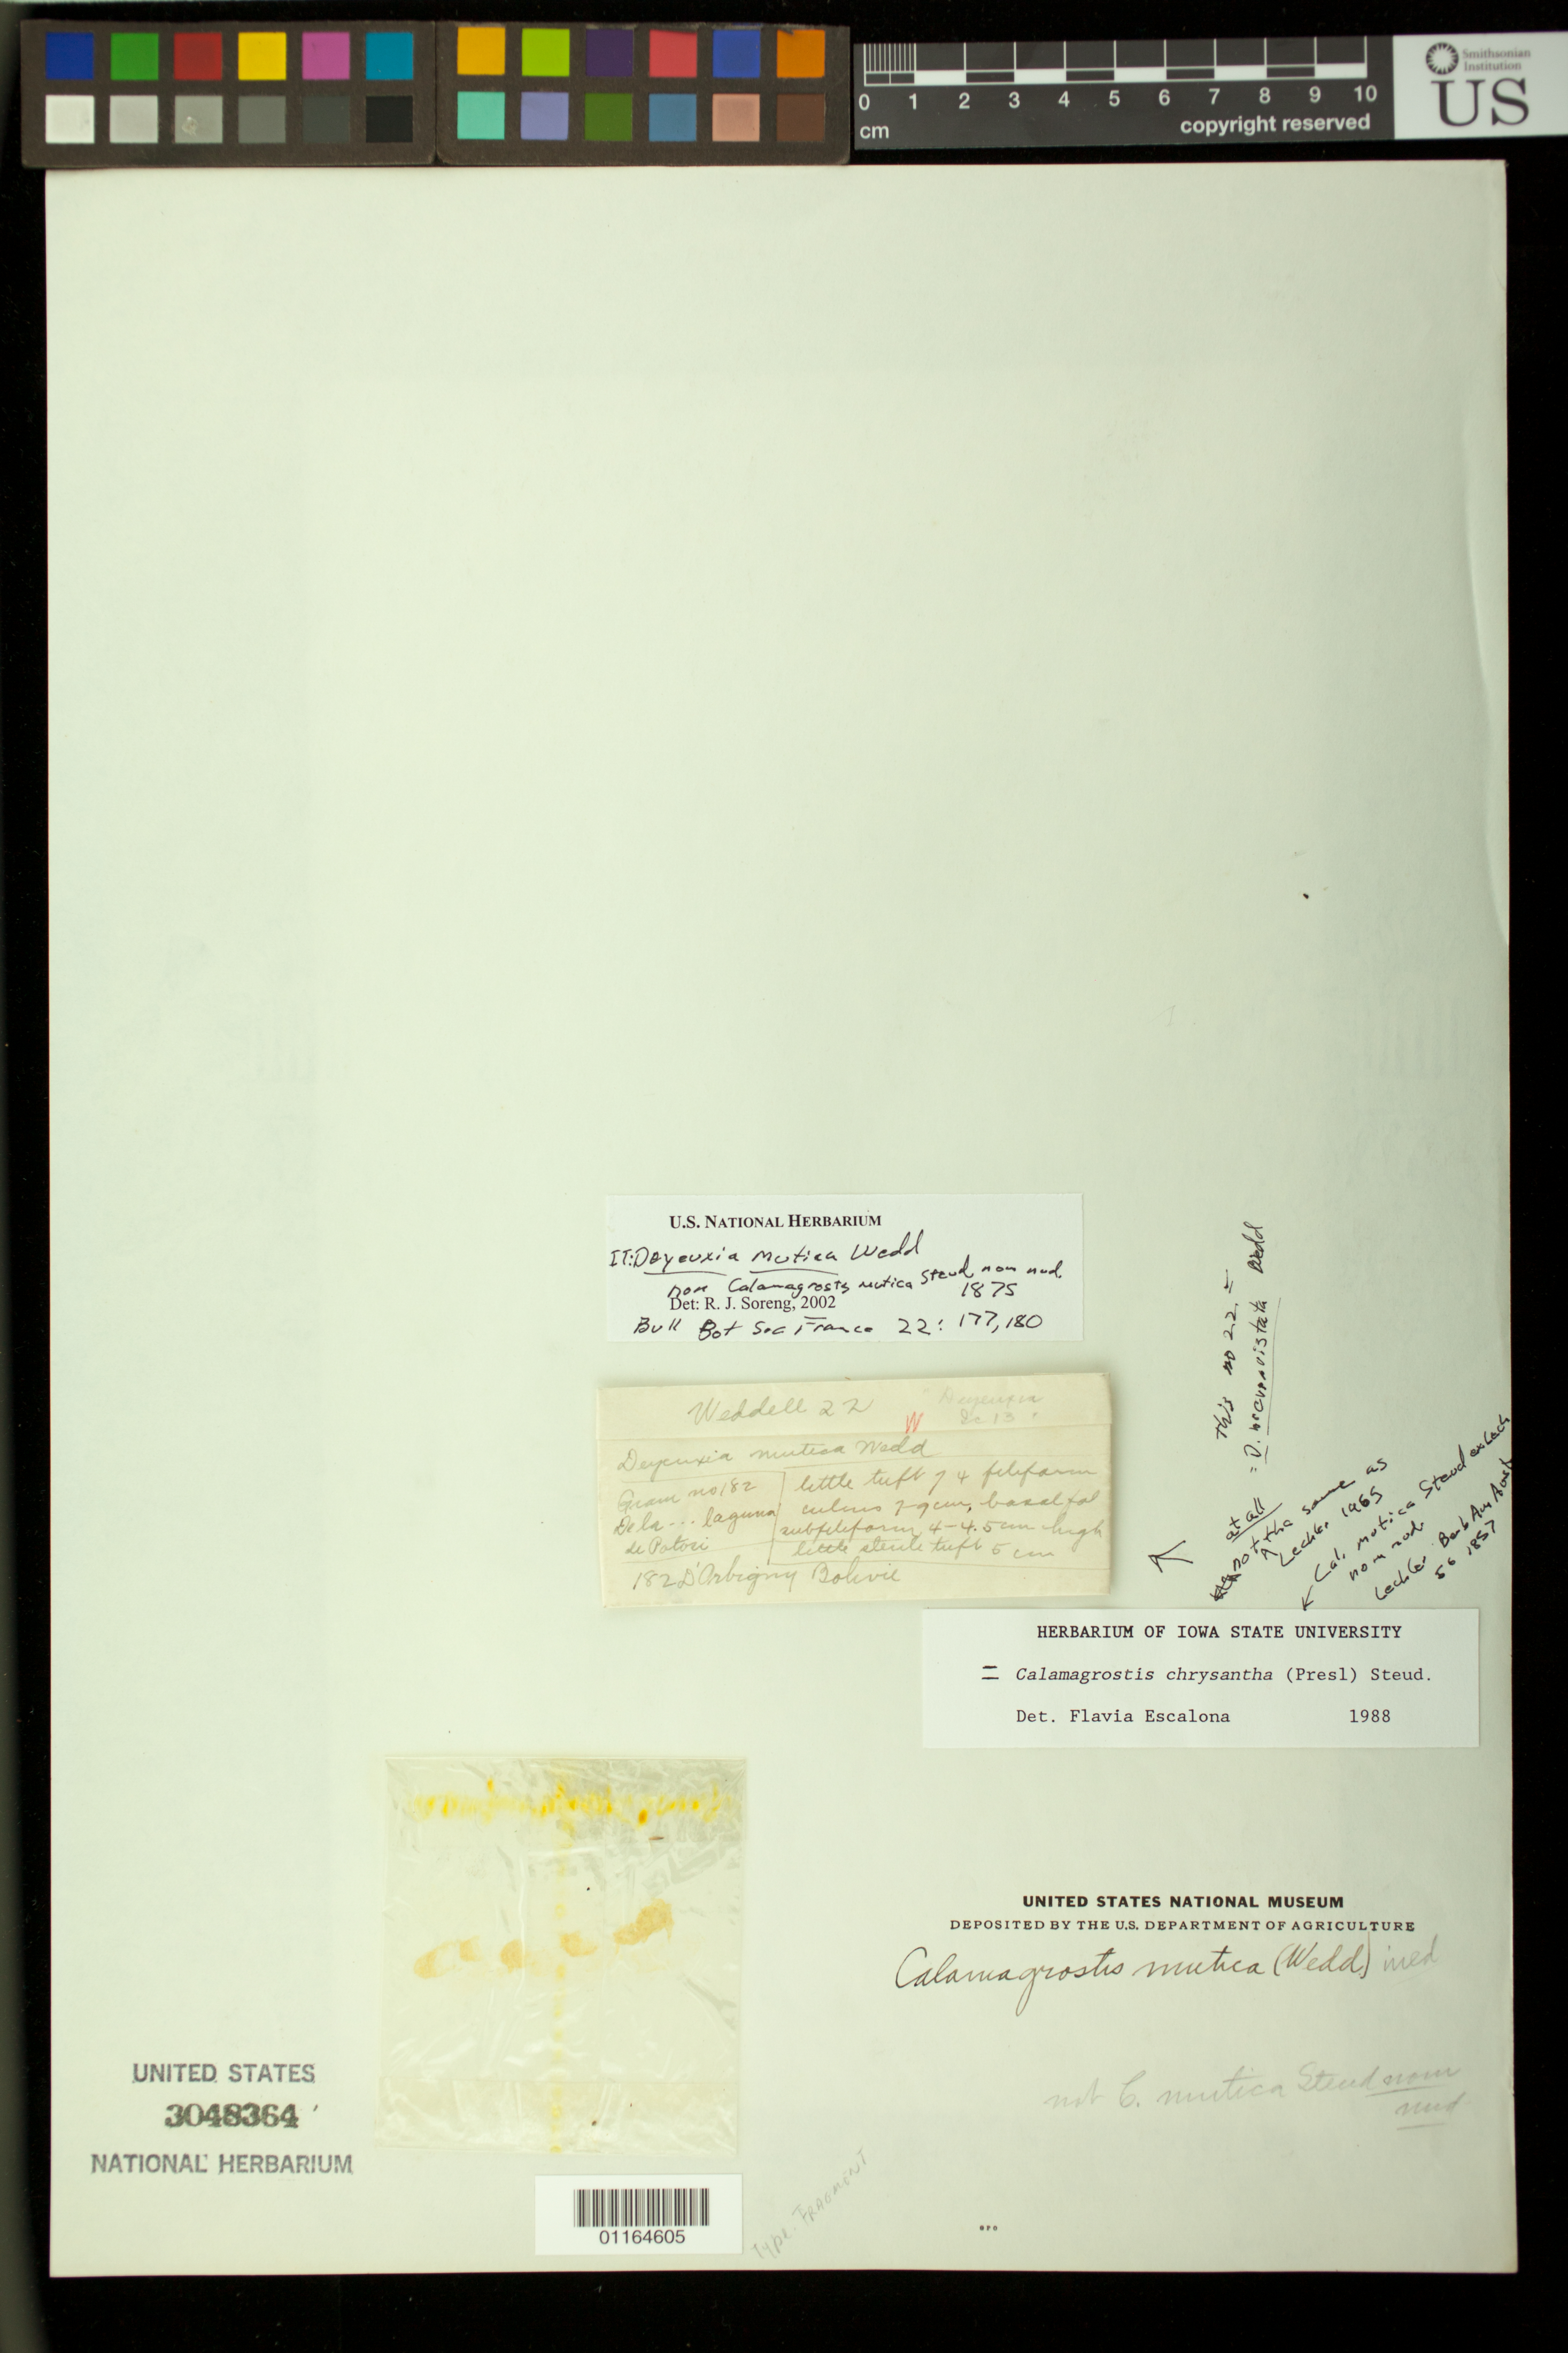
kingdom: Plantae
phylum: Tracheophyta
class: Liliopsida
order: Poales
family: Poaceae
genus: Deyeuxia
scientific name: Deyeuxia mutica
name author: Wedd.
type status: Type Collection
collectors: A. D'Orbigny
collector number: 182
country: Bolivia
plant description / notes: Fragmentary material of type specimen ex herb. Vienna (?)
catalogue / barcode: US 3048364